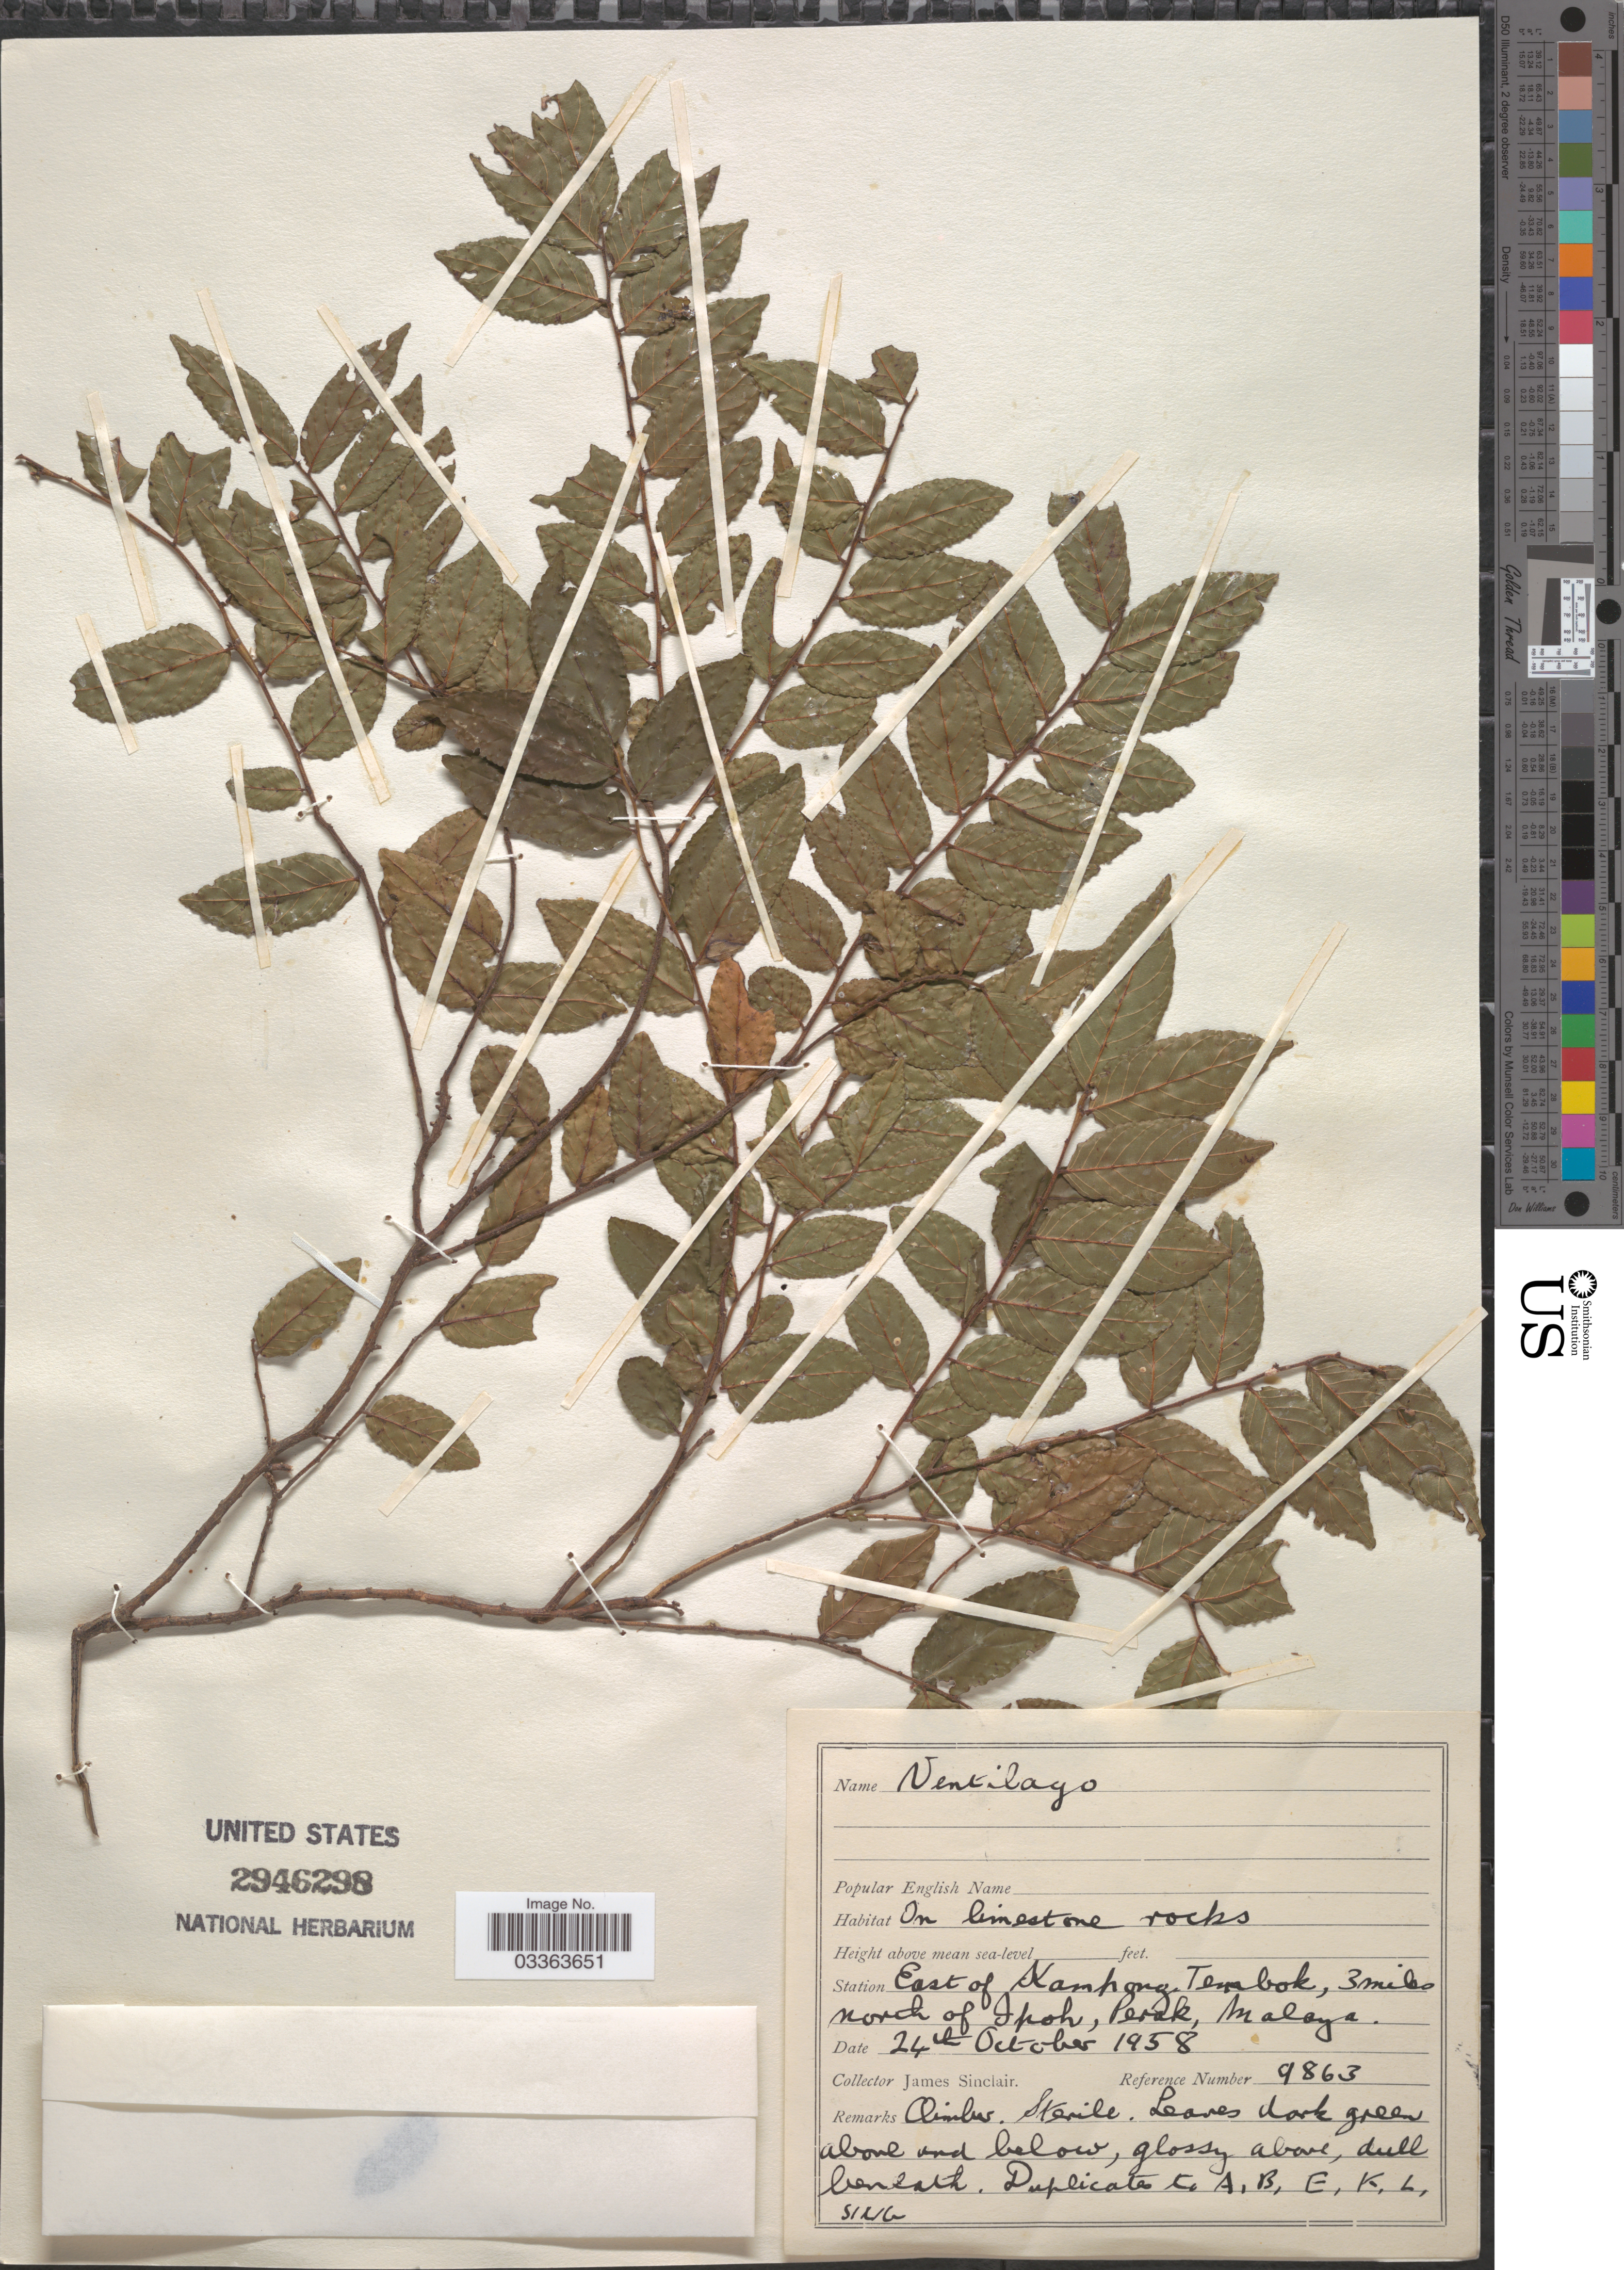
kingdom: Plantae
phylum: Tracheophyta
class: Magnoliopsida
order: Rosales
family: Rhamnaceae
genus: Ventilago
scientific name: Ventilago sp.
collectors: J. Sinclair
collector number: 9863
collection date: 1958-10-24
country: Malaysia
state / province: Perak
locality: Station East of Kampong Tembok, 3 miles north of Ipoh, Malaya.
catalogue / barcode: US 2946298